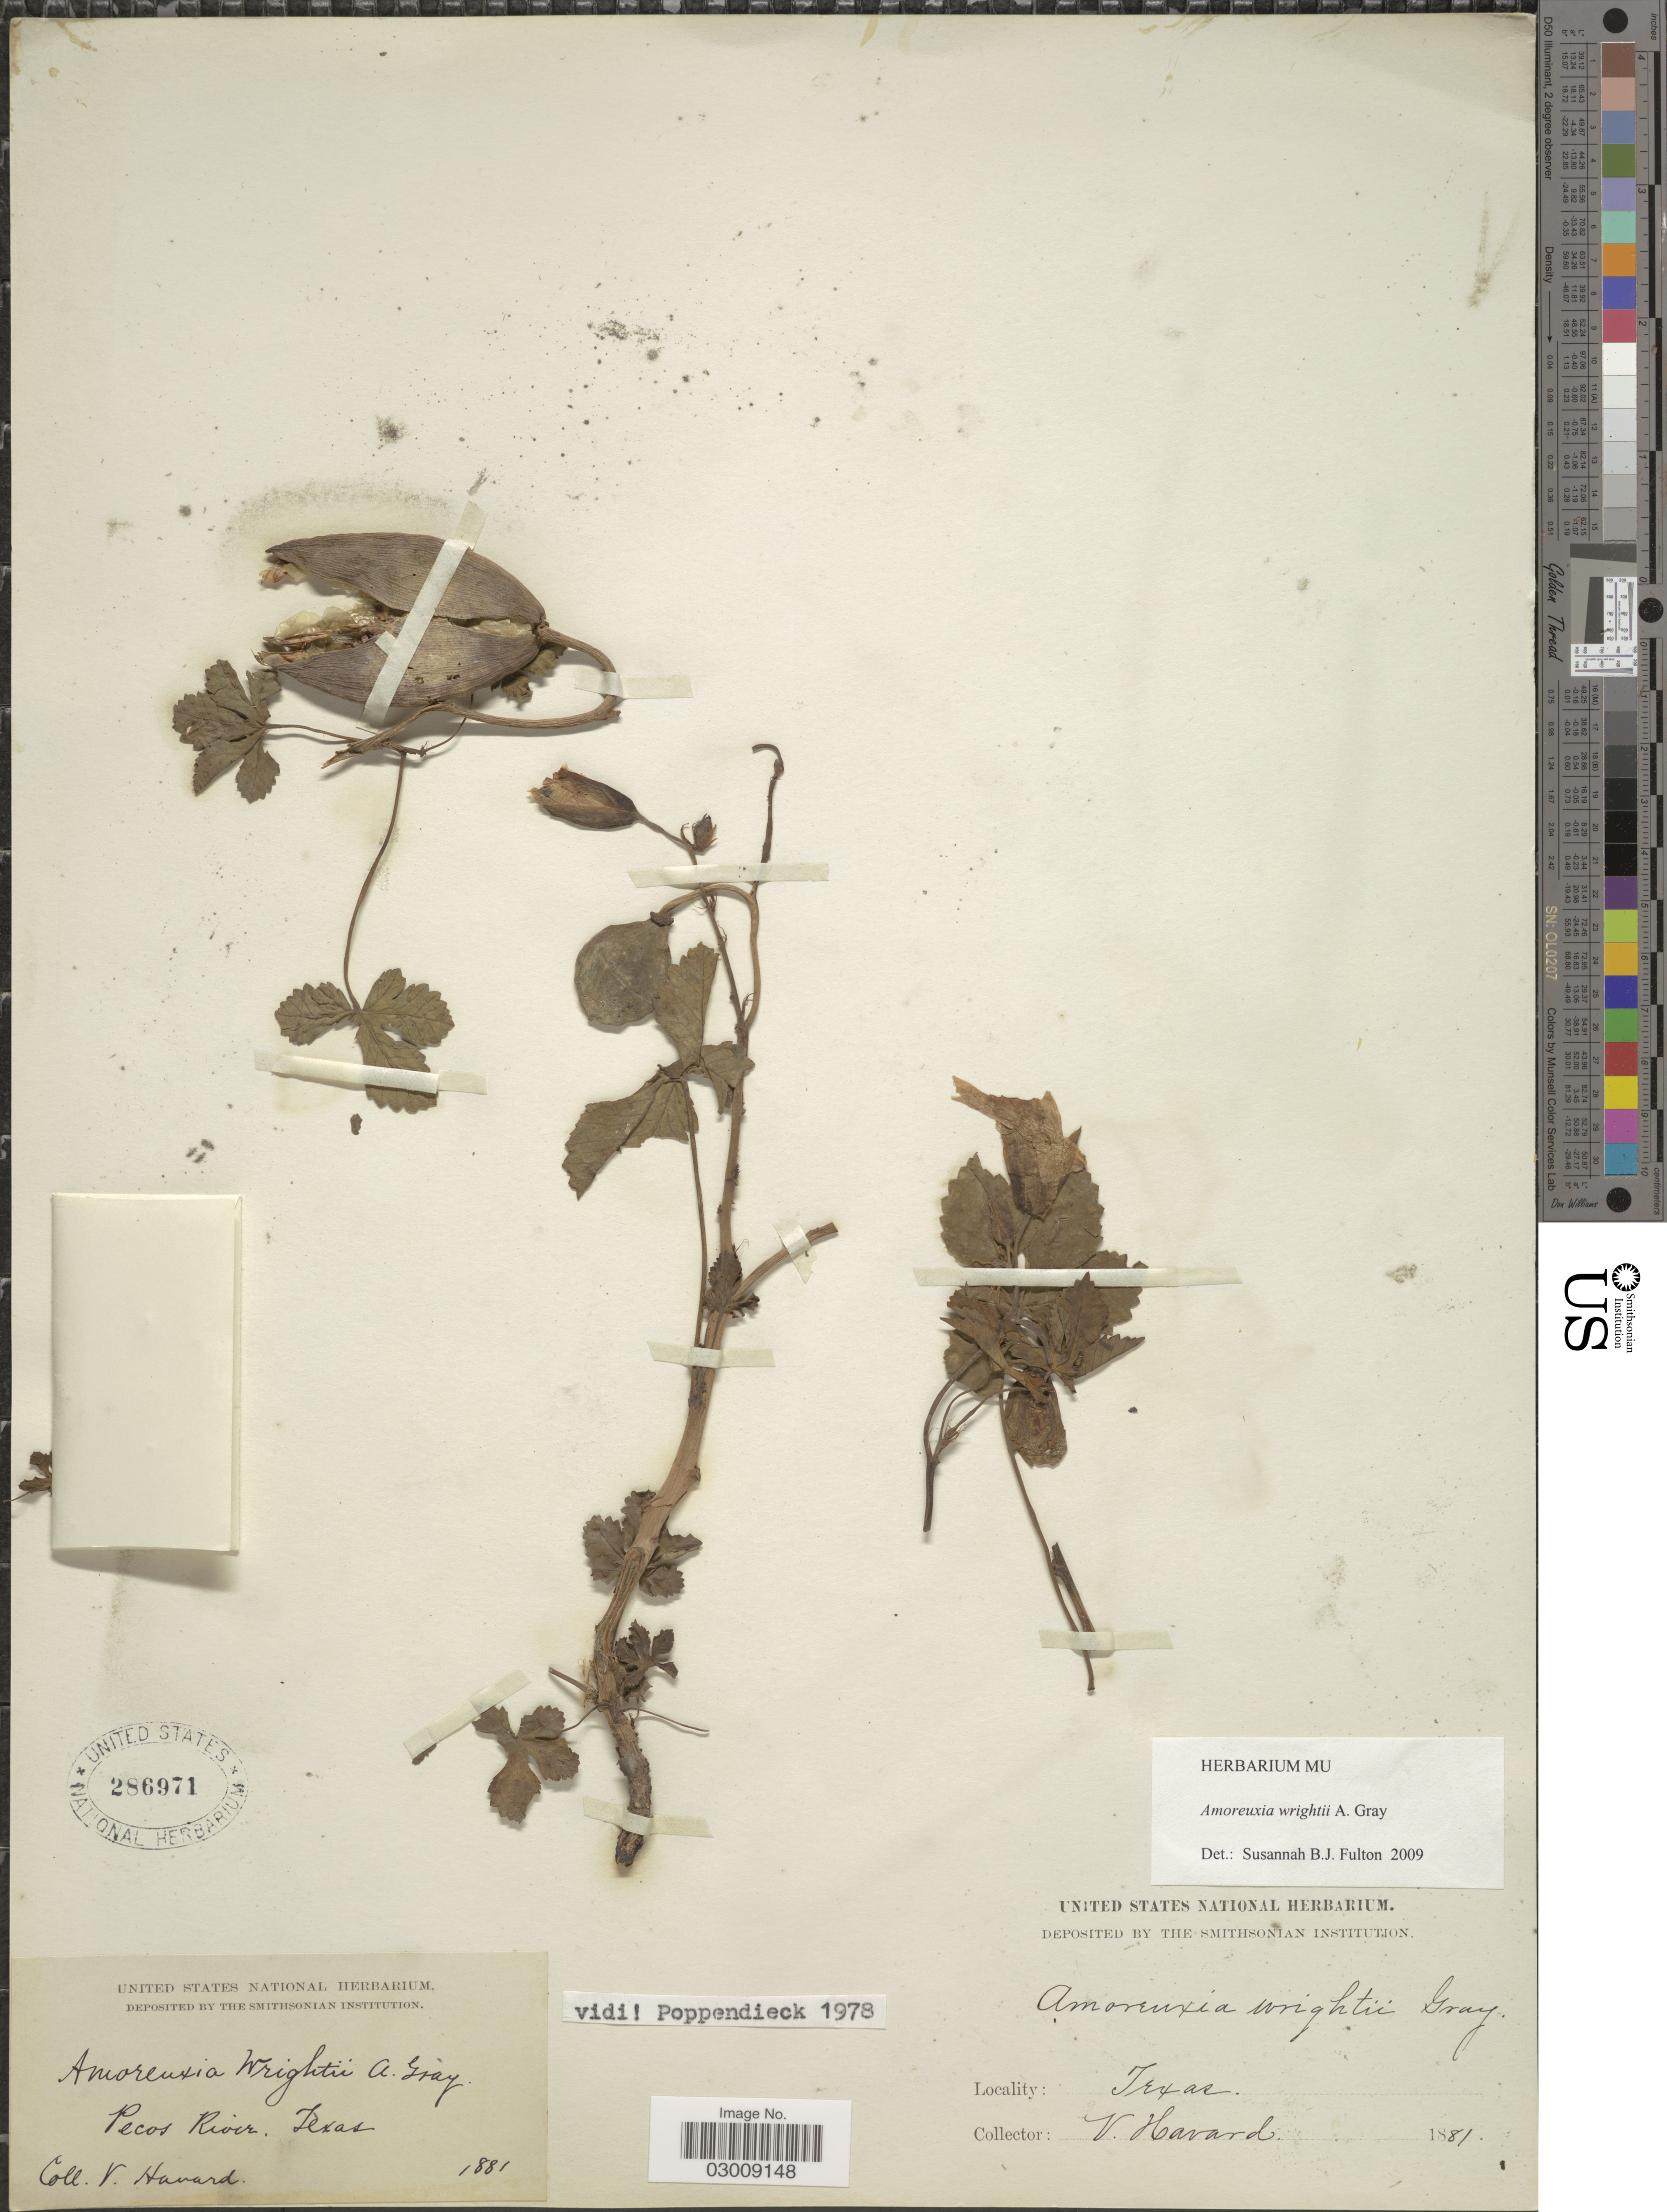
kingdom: Plantae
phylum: Tracheophyta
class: Magnoliopsida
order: Malvales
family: Cochlospermaceae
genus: Amoreuxia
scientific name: Amoreuxia wrightii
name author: A. Gray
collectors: V. Havard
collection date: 1881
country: United States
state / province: Texas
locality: Pecos River.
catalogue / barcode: US 286971